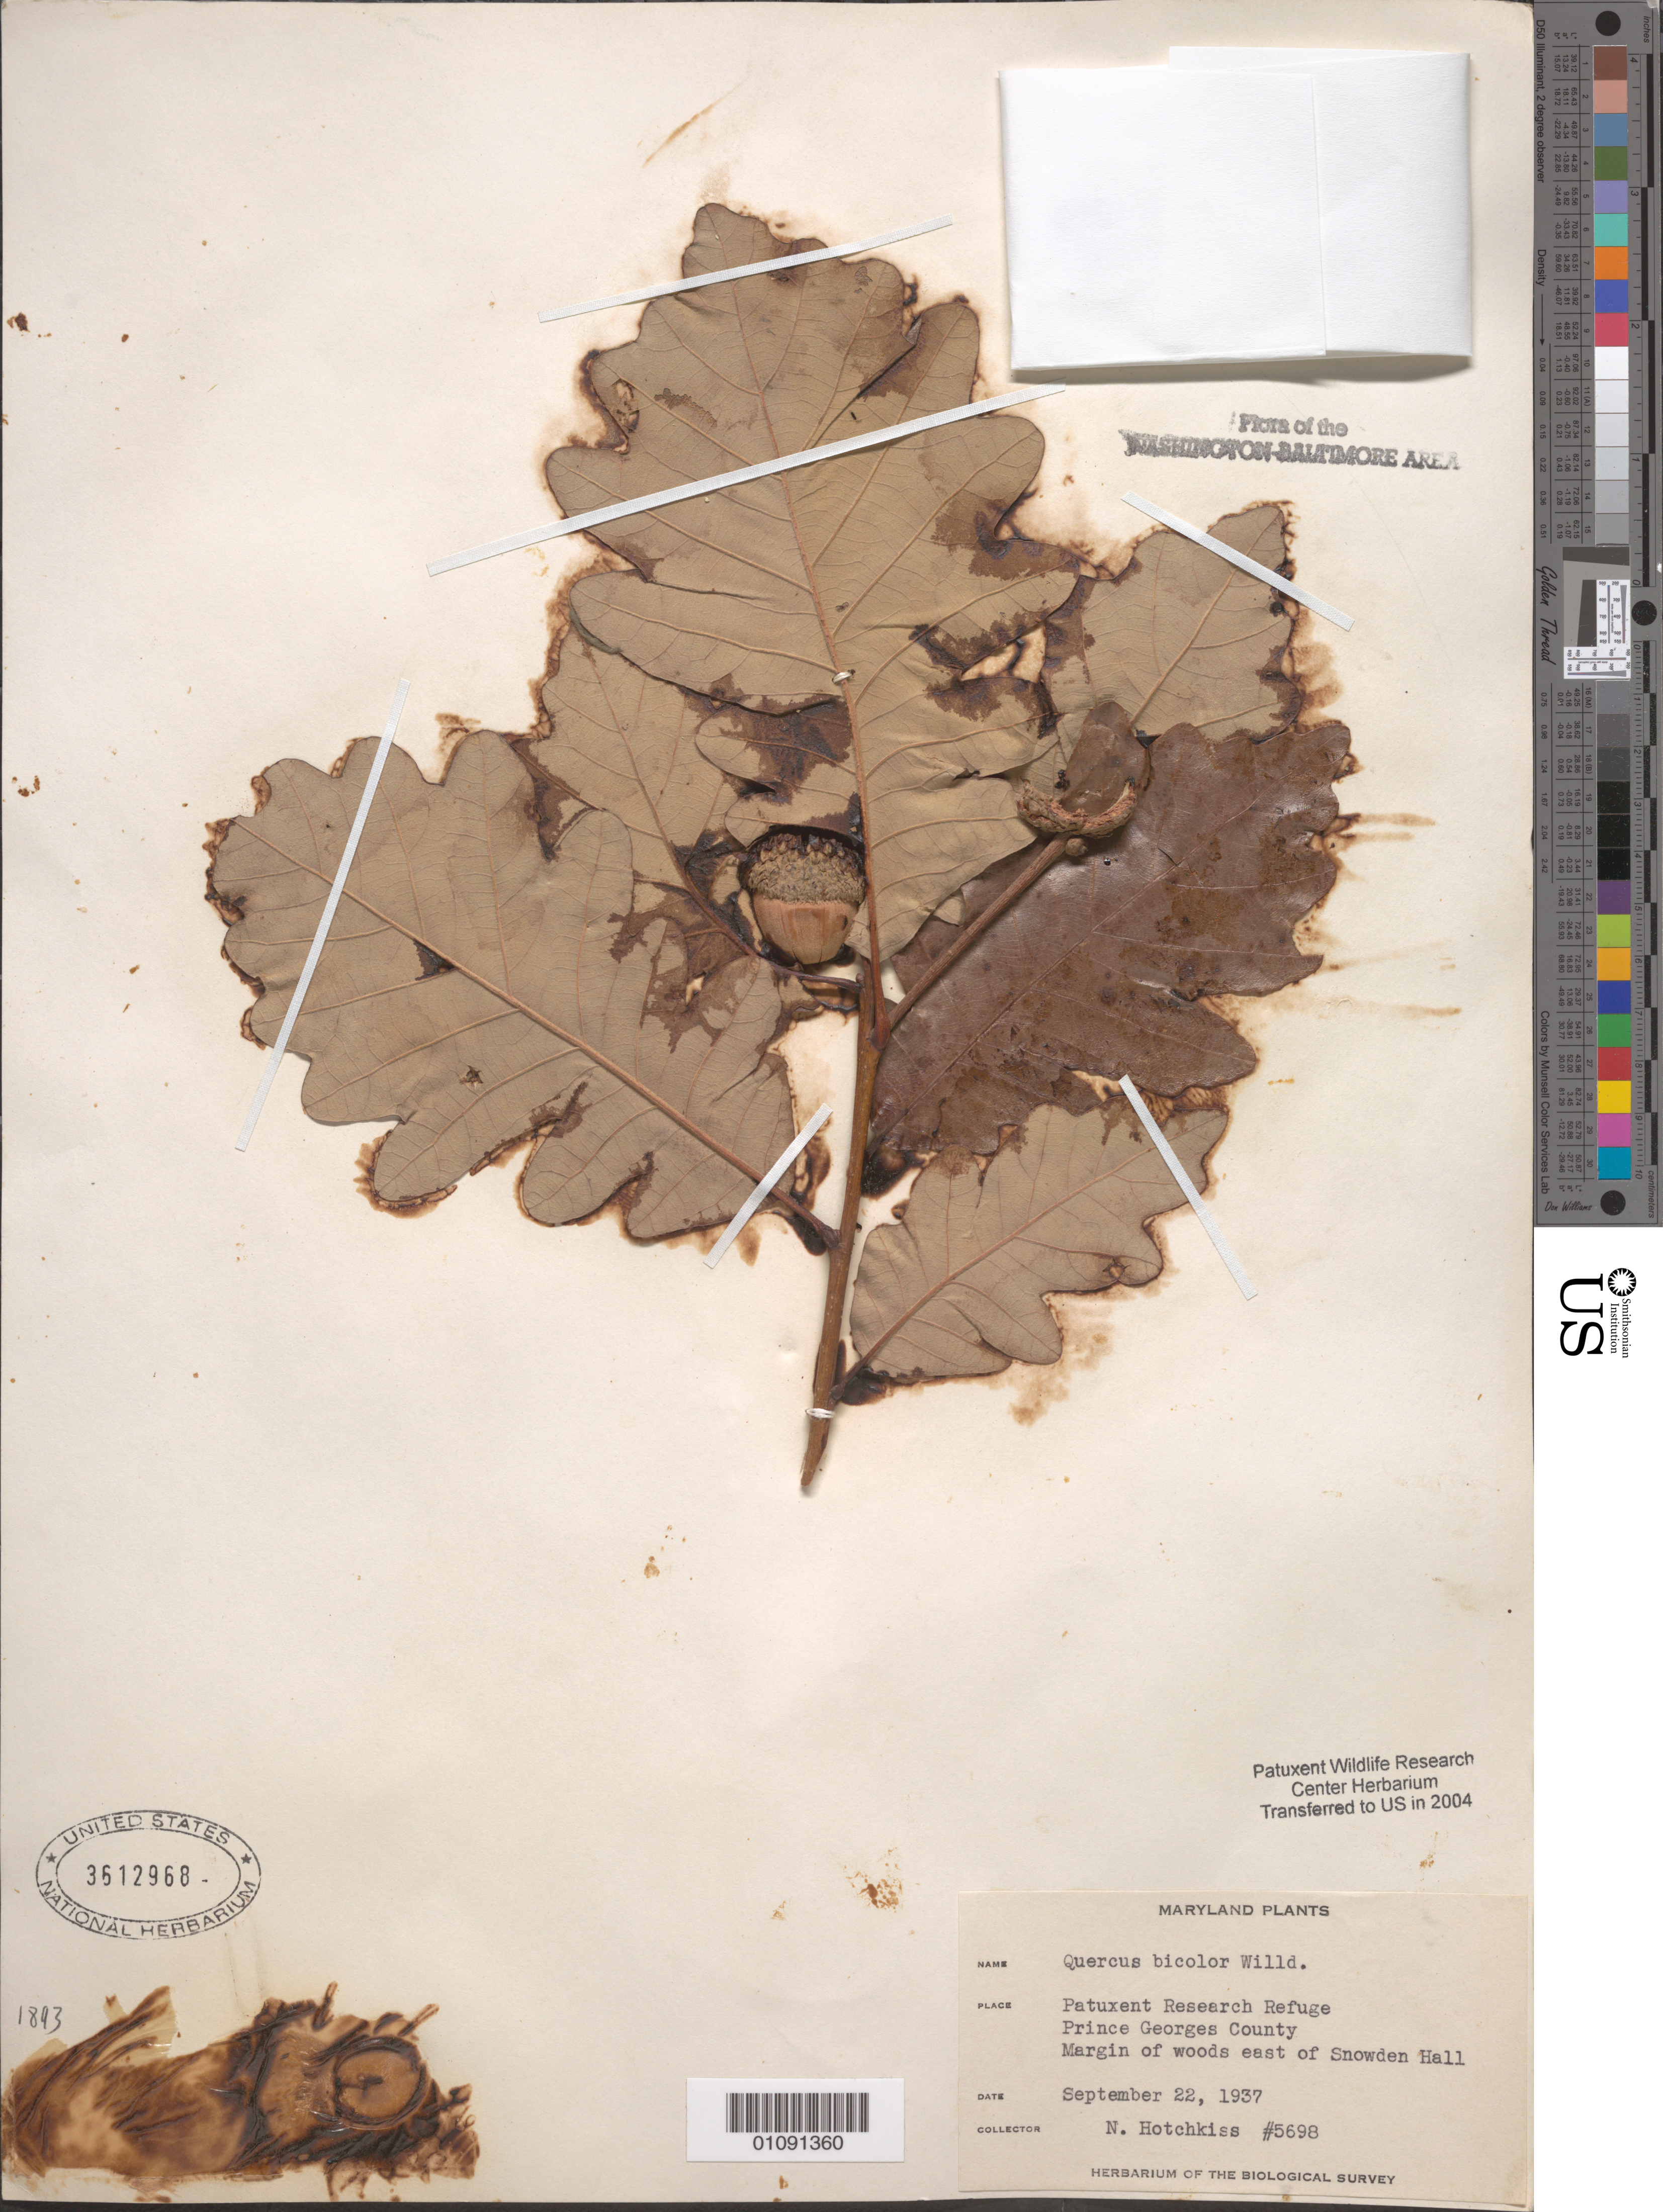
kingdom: Plantae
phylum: Tracheophyta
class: Magnoliopsida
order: Fagales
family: Fagaceae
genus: Quercus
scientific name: Quercus bicolor x Q. marilandica (L.) Münchh.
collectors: N. Hotchkiss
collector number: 5698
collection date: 1937-09-22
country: United States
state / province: Maryland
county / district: Prince George's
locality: Patuxent Wildlife Refuge. E. of Snowden Hall.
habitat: Margin of woods.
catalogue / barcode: US 3612968